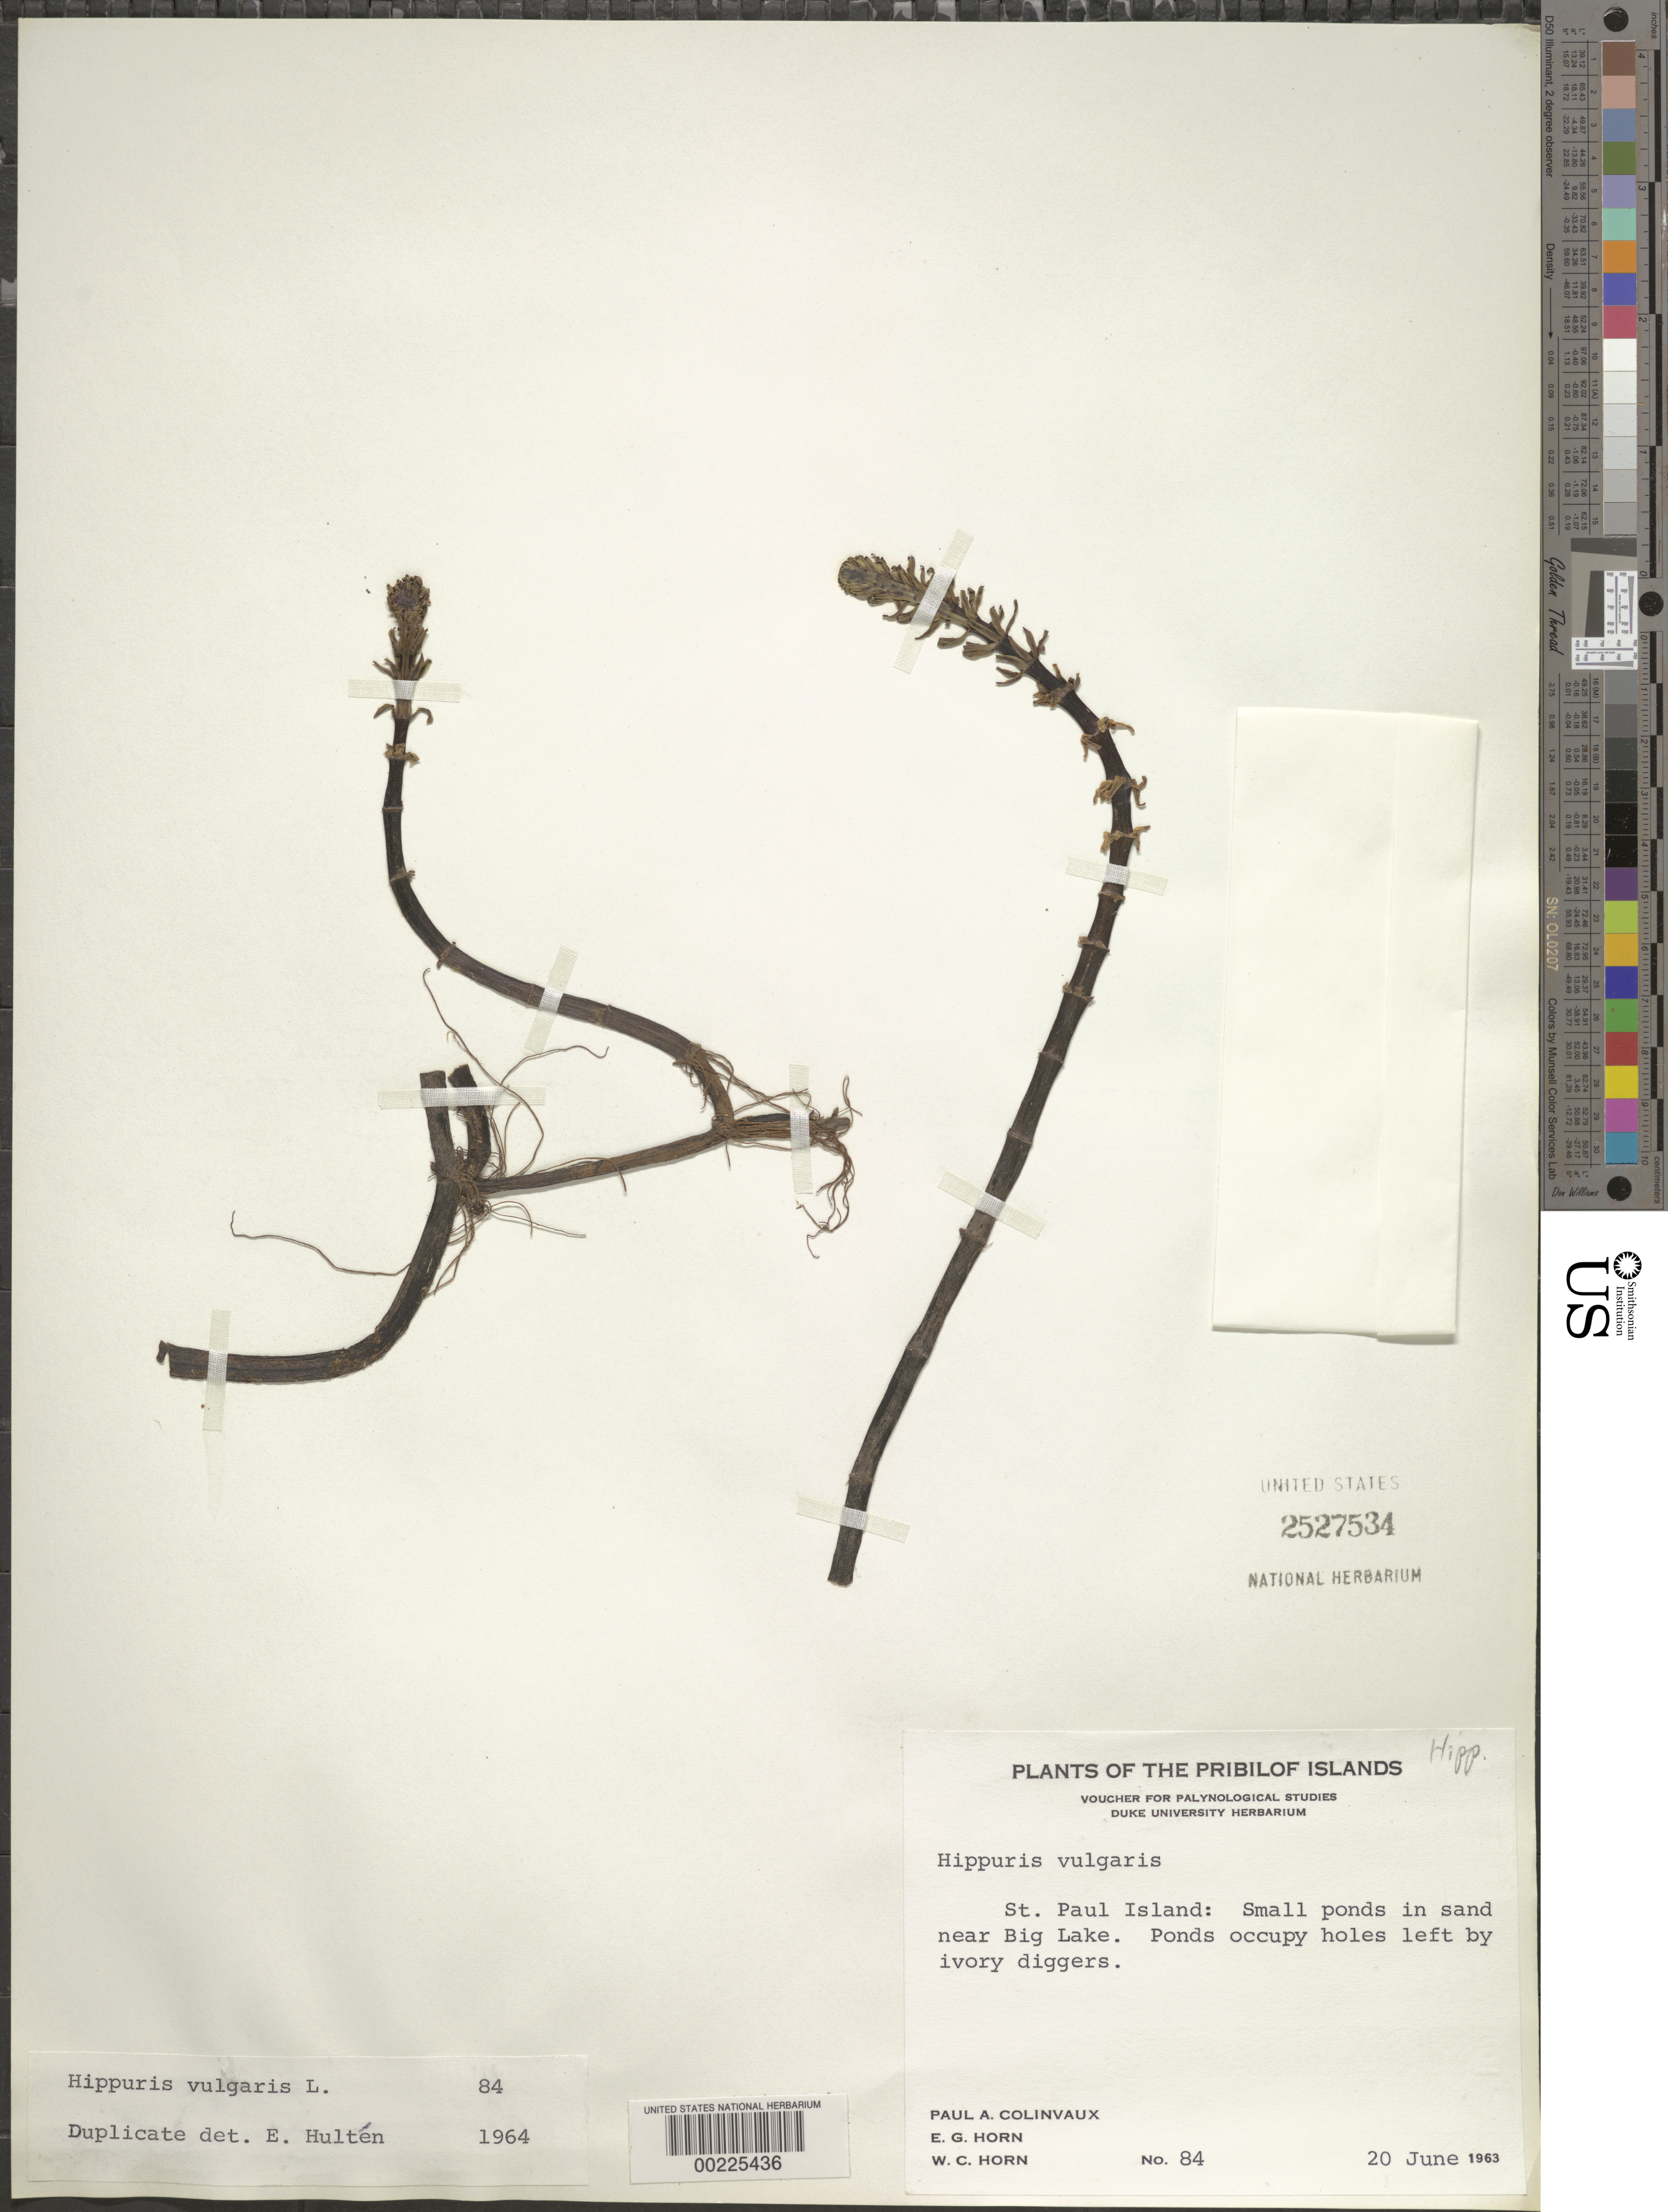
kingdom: Plantae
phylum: Tracheophyta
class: Magnoliopsida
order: Lamiales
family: Plantaginaceae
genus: Hippuris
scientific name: Hippuris vulgaris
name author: L.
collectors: P. Colinvaux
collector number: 84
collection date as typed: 20 Jun 1963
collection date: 1963-06-20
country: United States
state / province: Alaska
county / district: Aleutians West Census Area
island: St. Paul Island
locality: St. paul island: small ponds in sand near big lake [Pribilof Is.]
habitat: Ponds in sand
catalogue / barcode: US 2527534